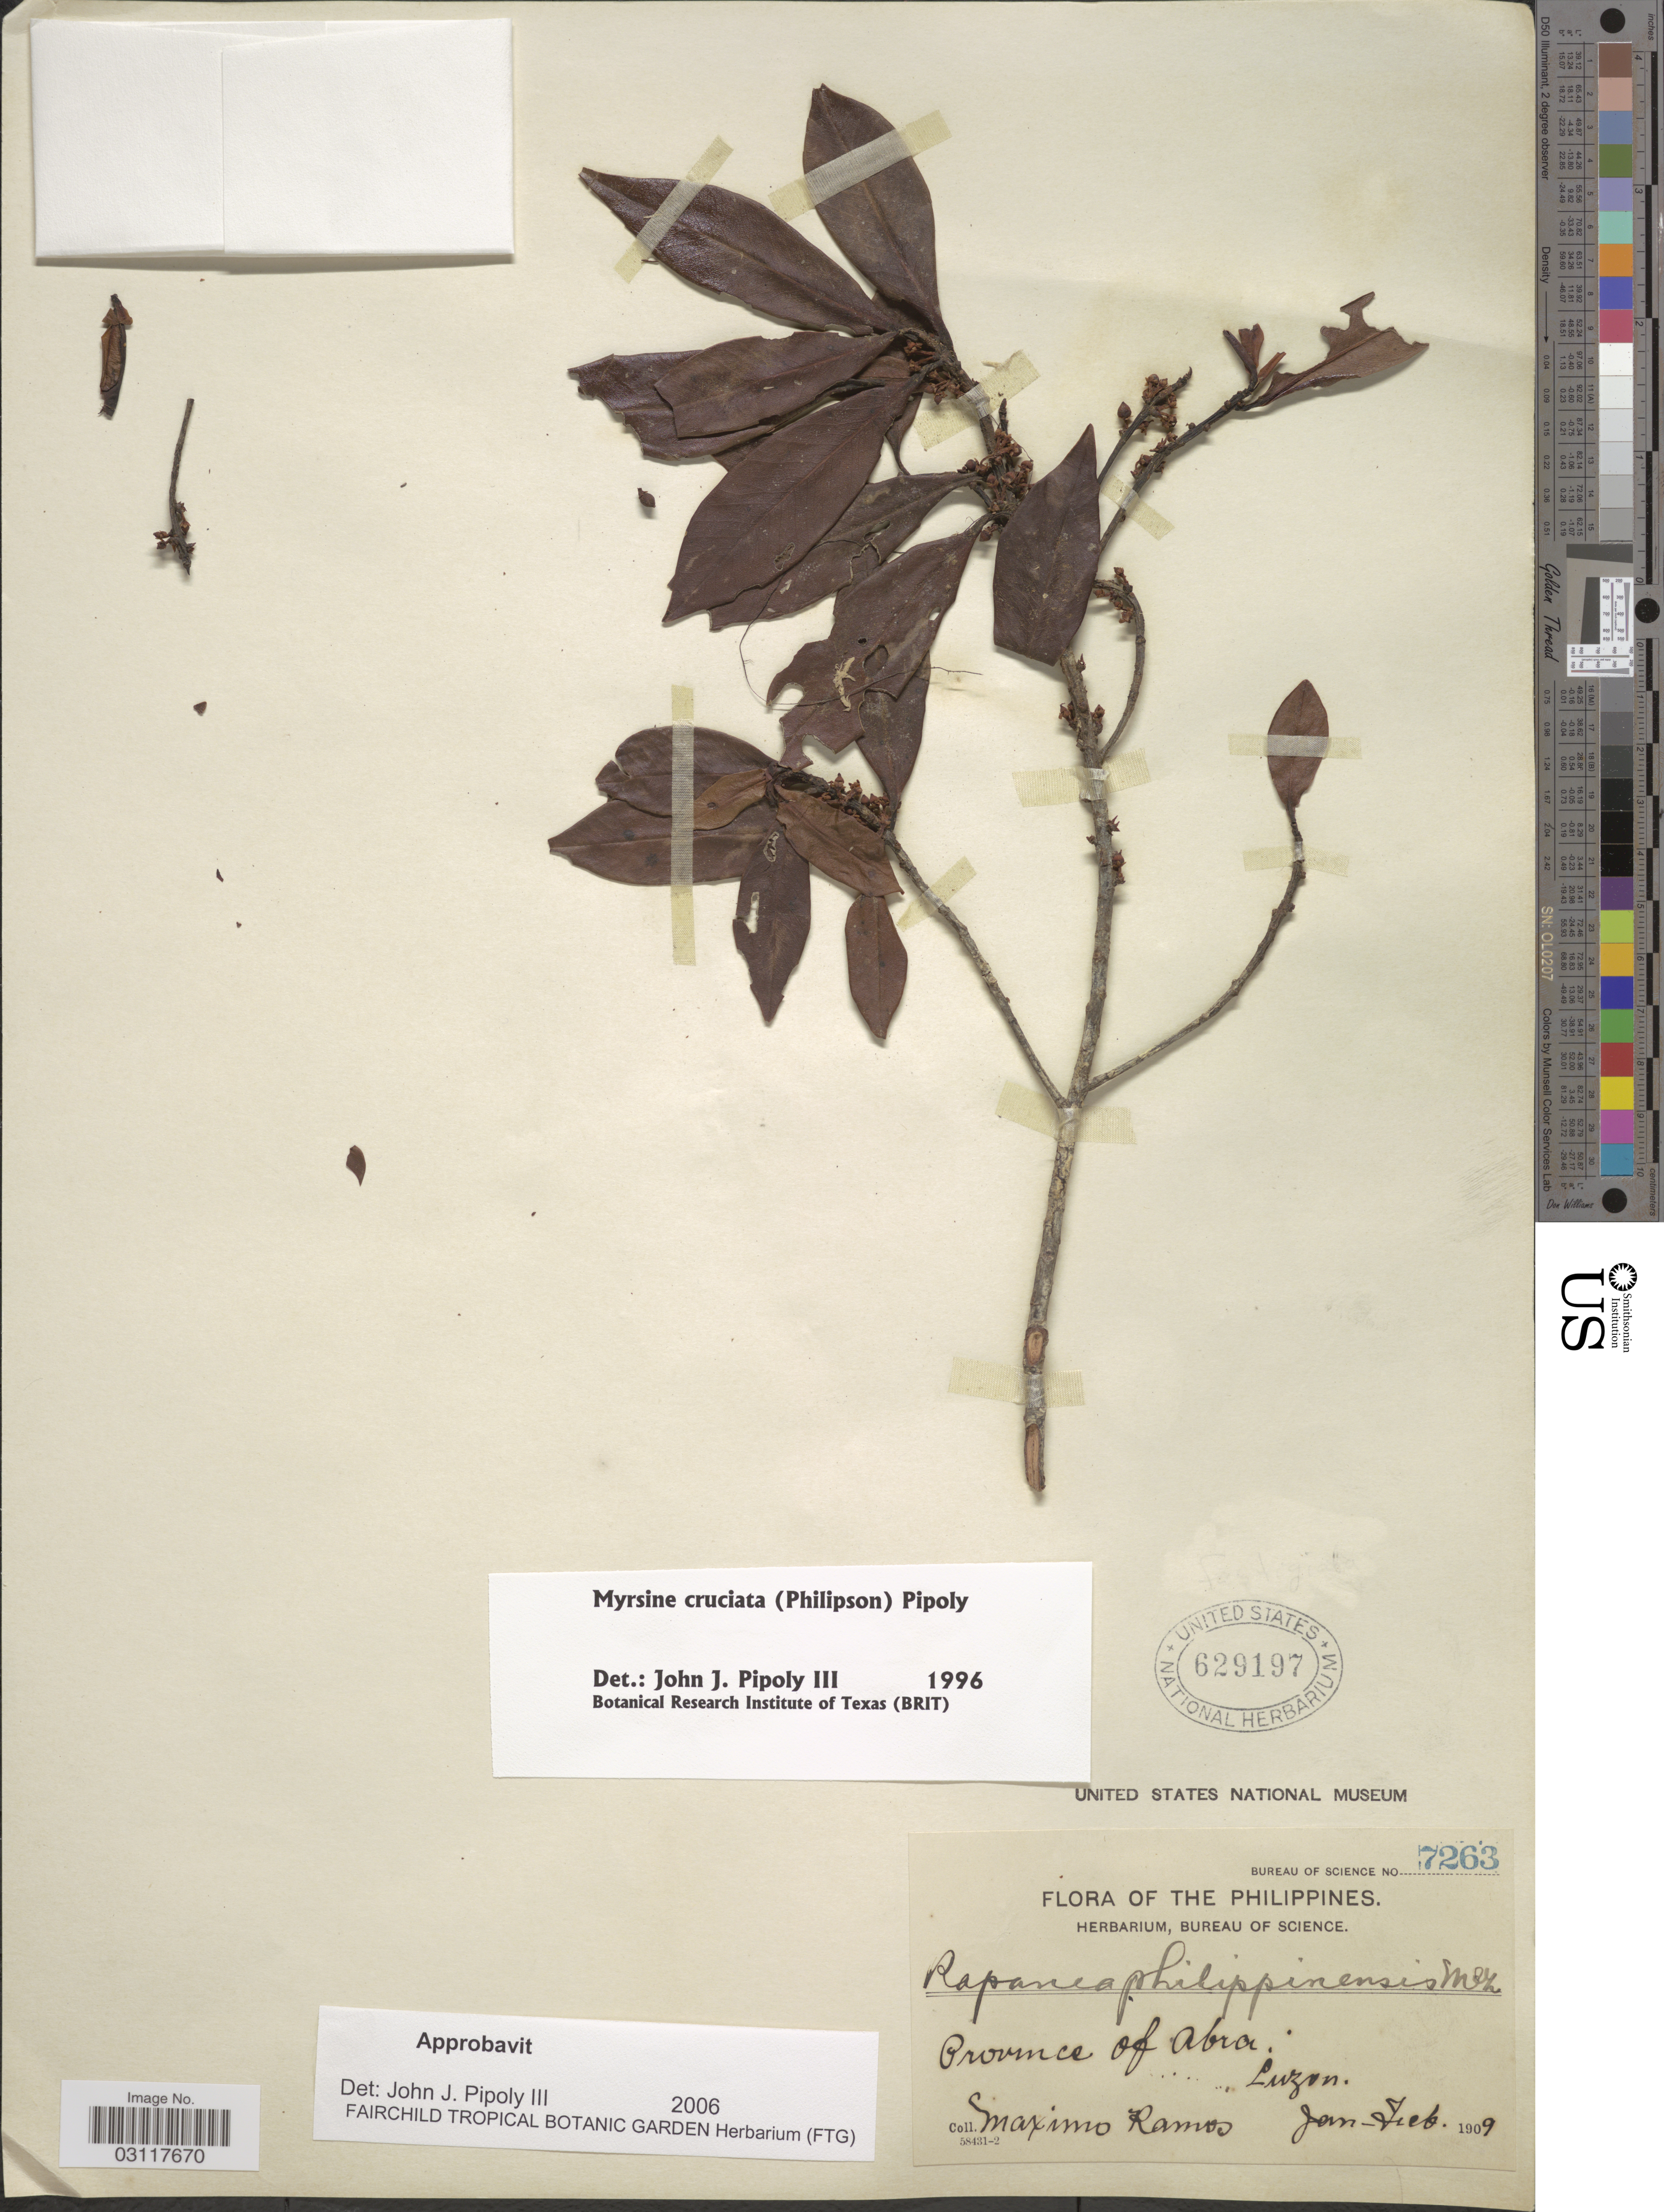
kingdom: Plantae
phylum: Tracheophyta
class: Magnoliopsida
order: Ericales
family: Primulaceae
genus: Myrsine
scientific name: Myrsine cruciata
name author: (Philipson) Pipoly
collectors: M. Ramos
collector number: Bureau of Science 7263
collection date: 1909-01/1909-02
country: Philippines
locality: Province of Abra, Luzon.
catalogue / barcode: US 629197